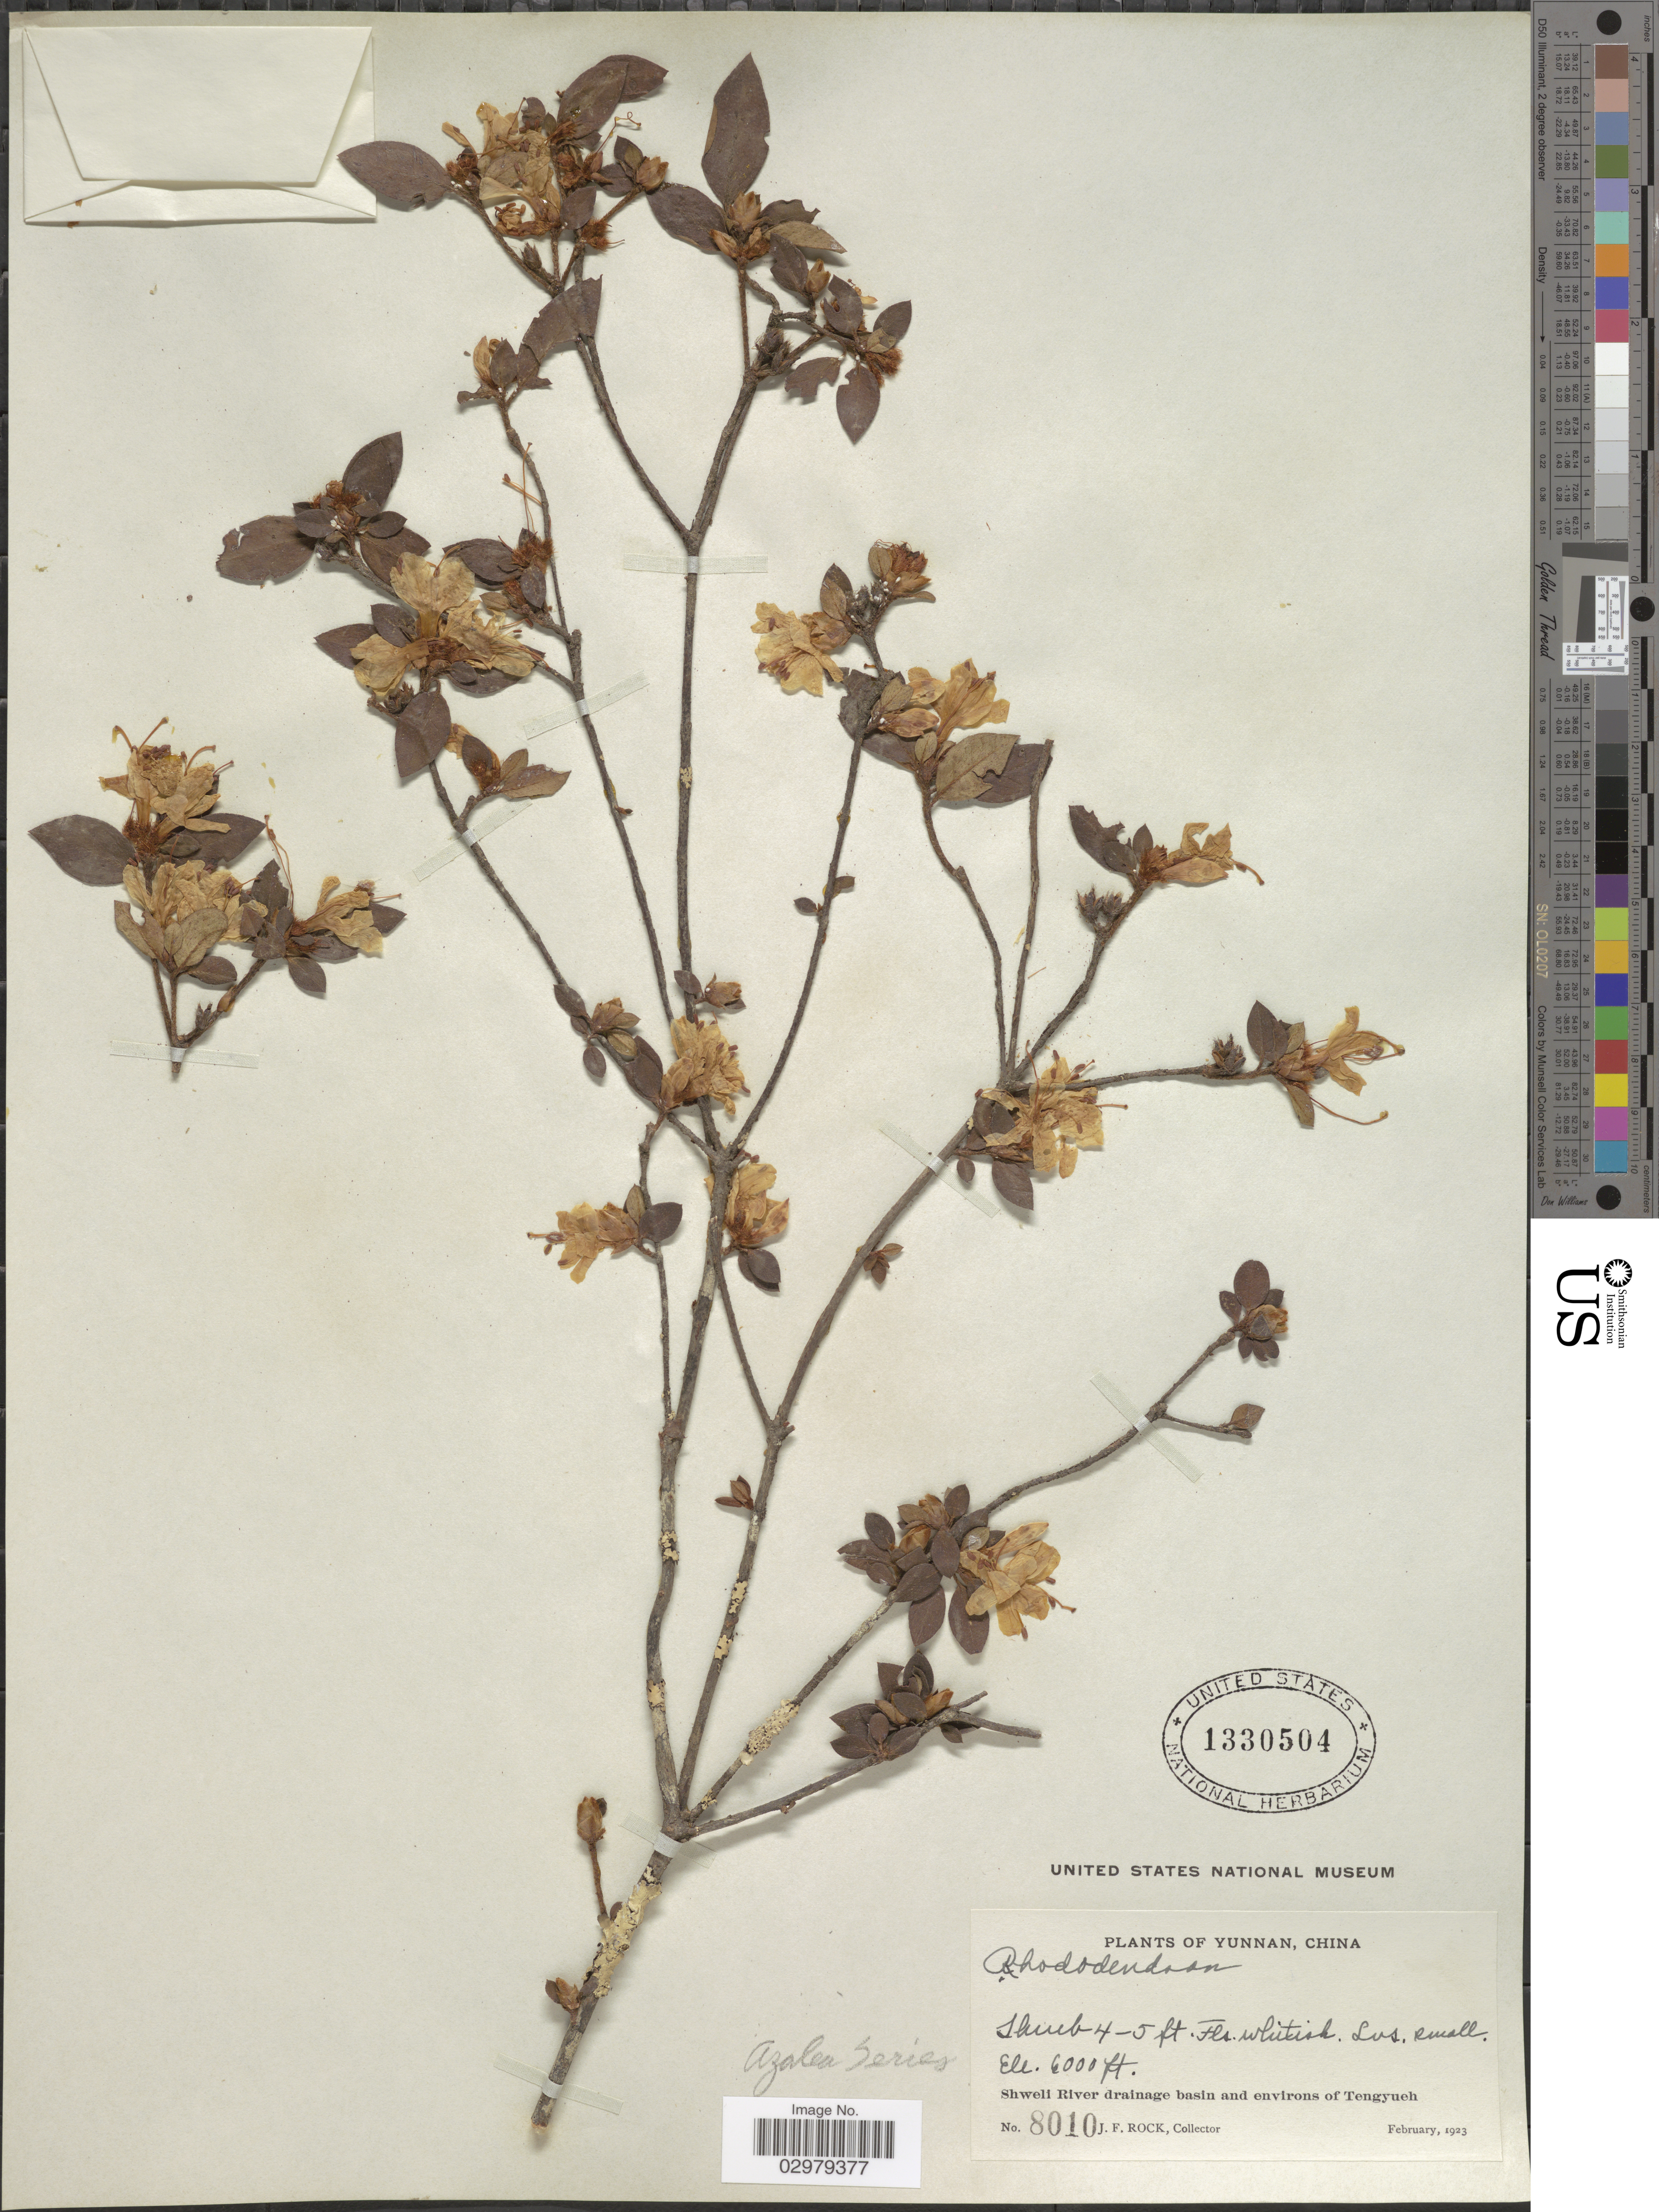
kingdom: Plantae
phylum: Tracheophyta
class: Magnoliopsida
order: Ericales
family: Ericaceae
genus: Rhododendron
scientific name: Rhododendron sp.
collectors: J. Rock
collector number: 8010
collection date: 1923-02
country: China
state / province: Yunnan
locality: Shweli River drainage basin and environs of Tengyueh.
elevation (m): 1829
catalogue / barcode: US 1330504